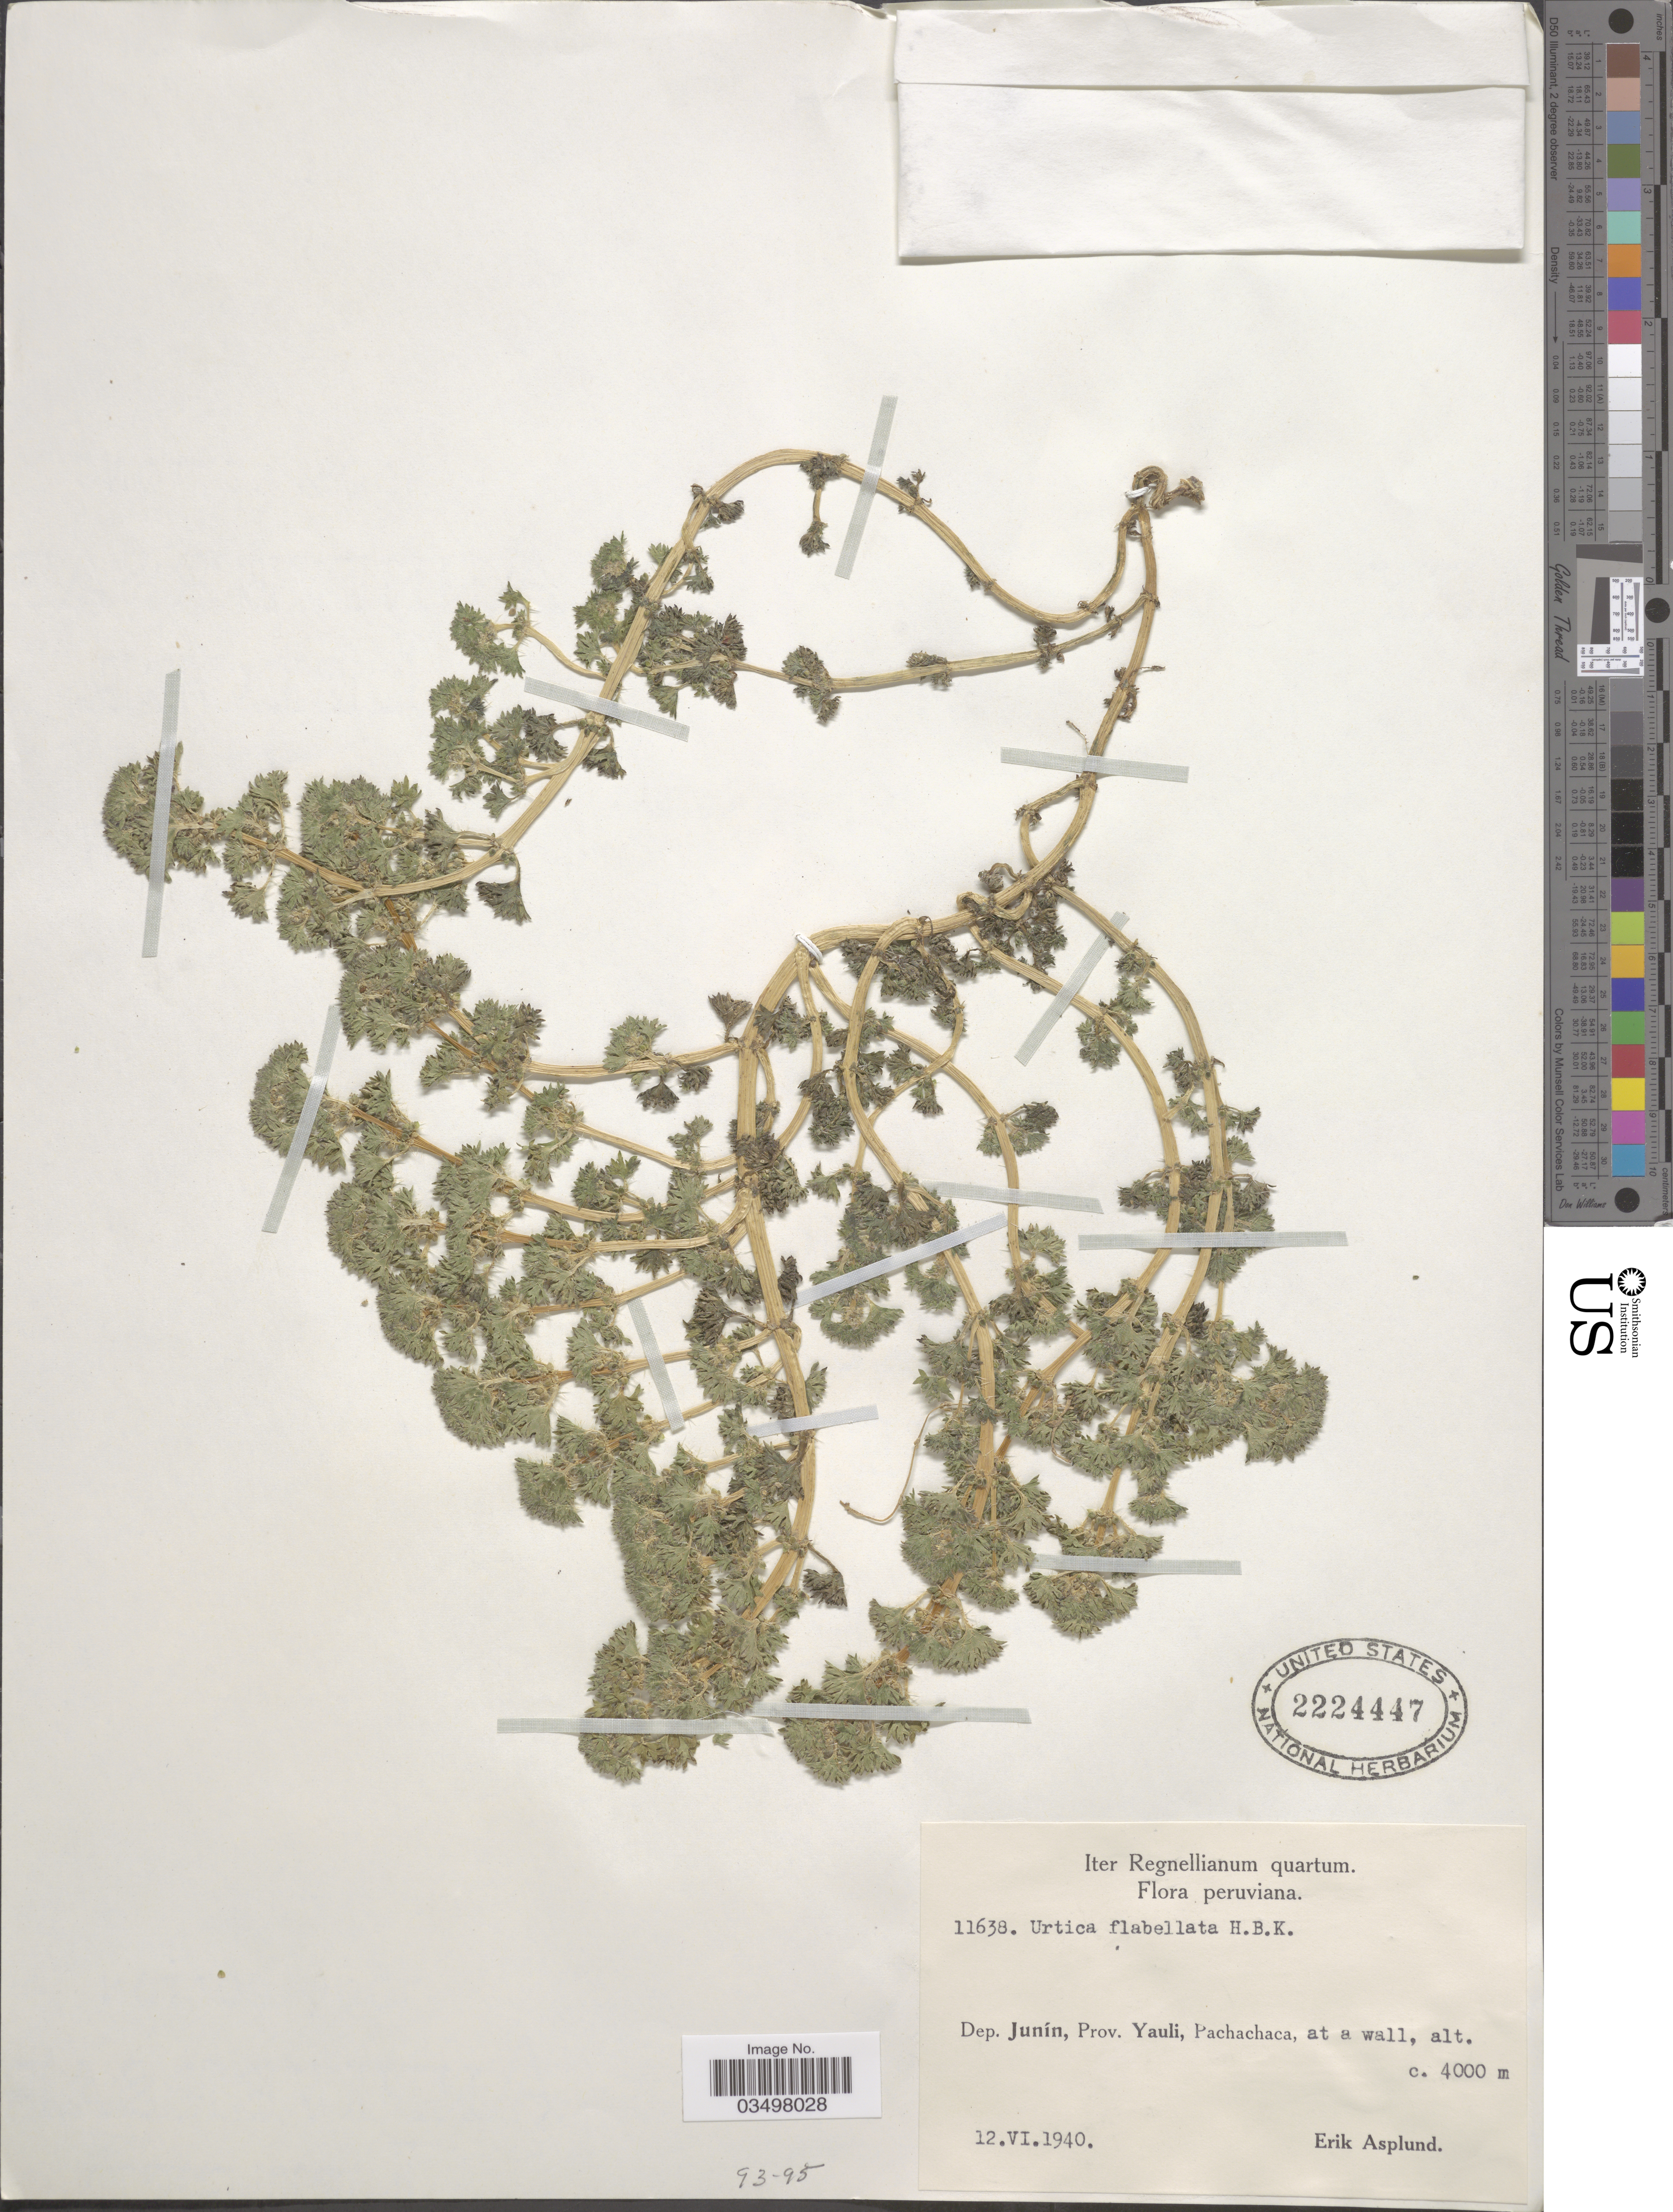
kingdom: Plantae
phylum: Tracheophyta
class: Magnoliopsida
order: Rosales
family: Urticaceae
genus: Urtica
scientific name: Urtica flabellata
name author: Kunth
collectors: E. Asplund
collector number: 11638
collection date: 1940-06-12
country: Peru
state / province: Junín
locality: Dep. Junín, Prov. Yauli, Pachachaca, at a wall.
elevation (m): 4000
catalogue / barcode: US 2224447